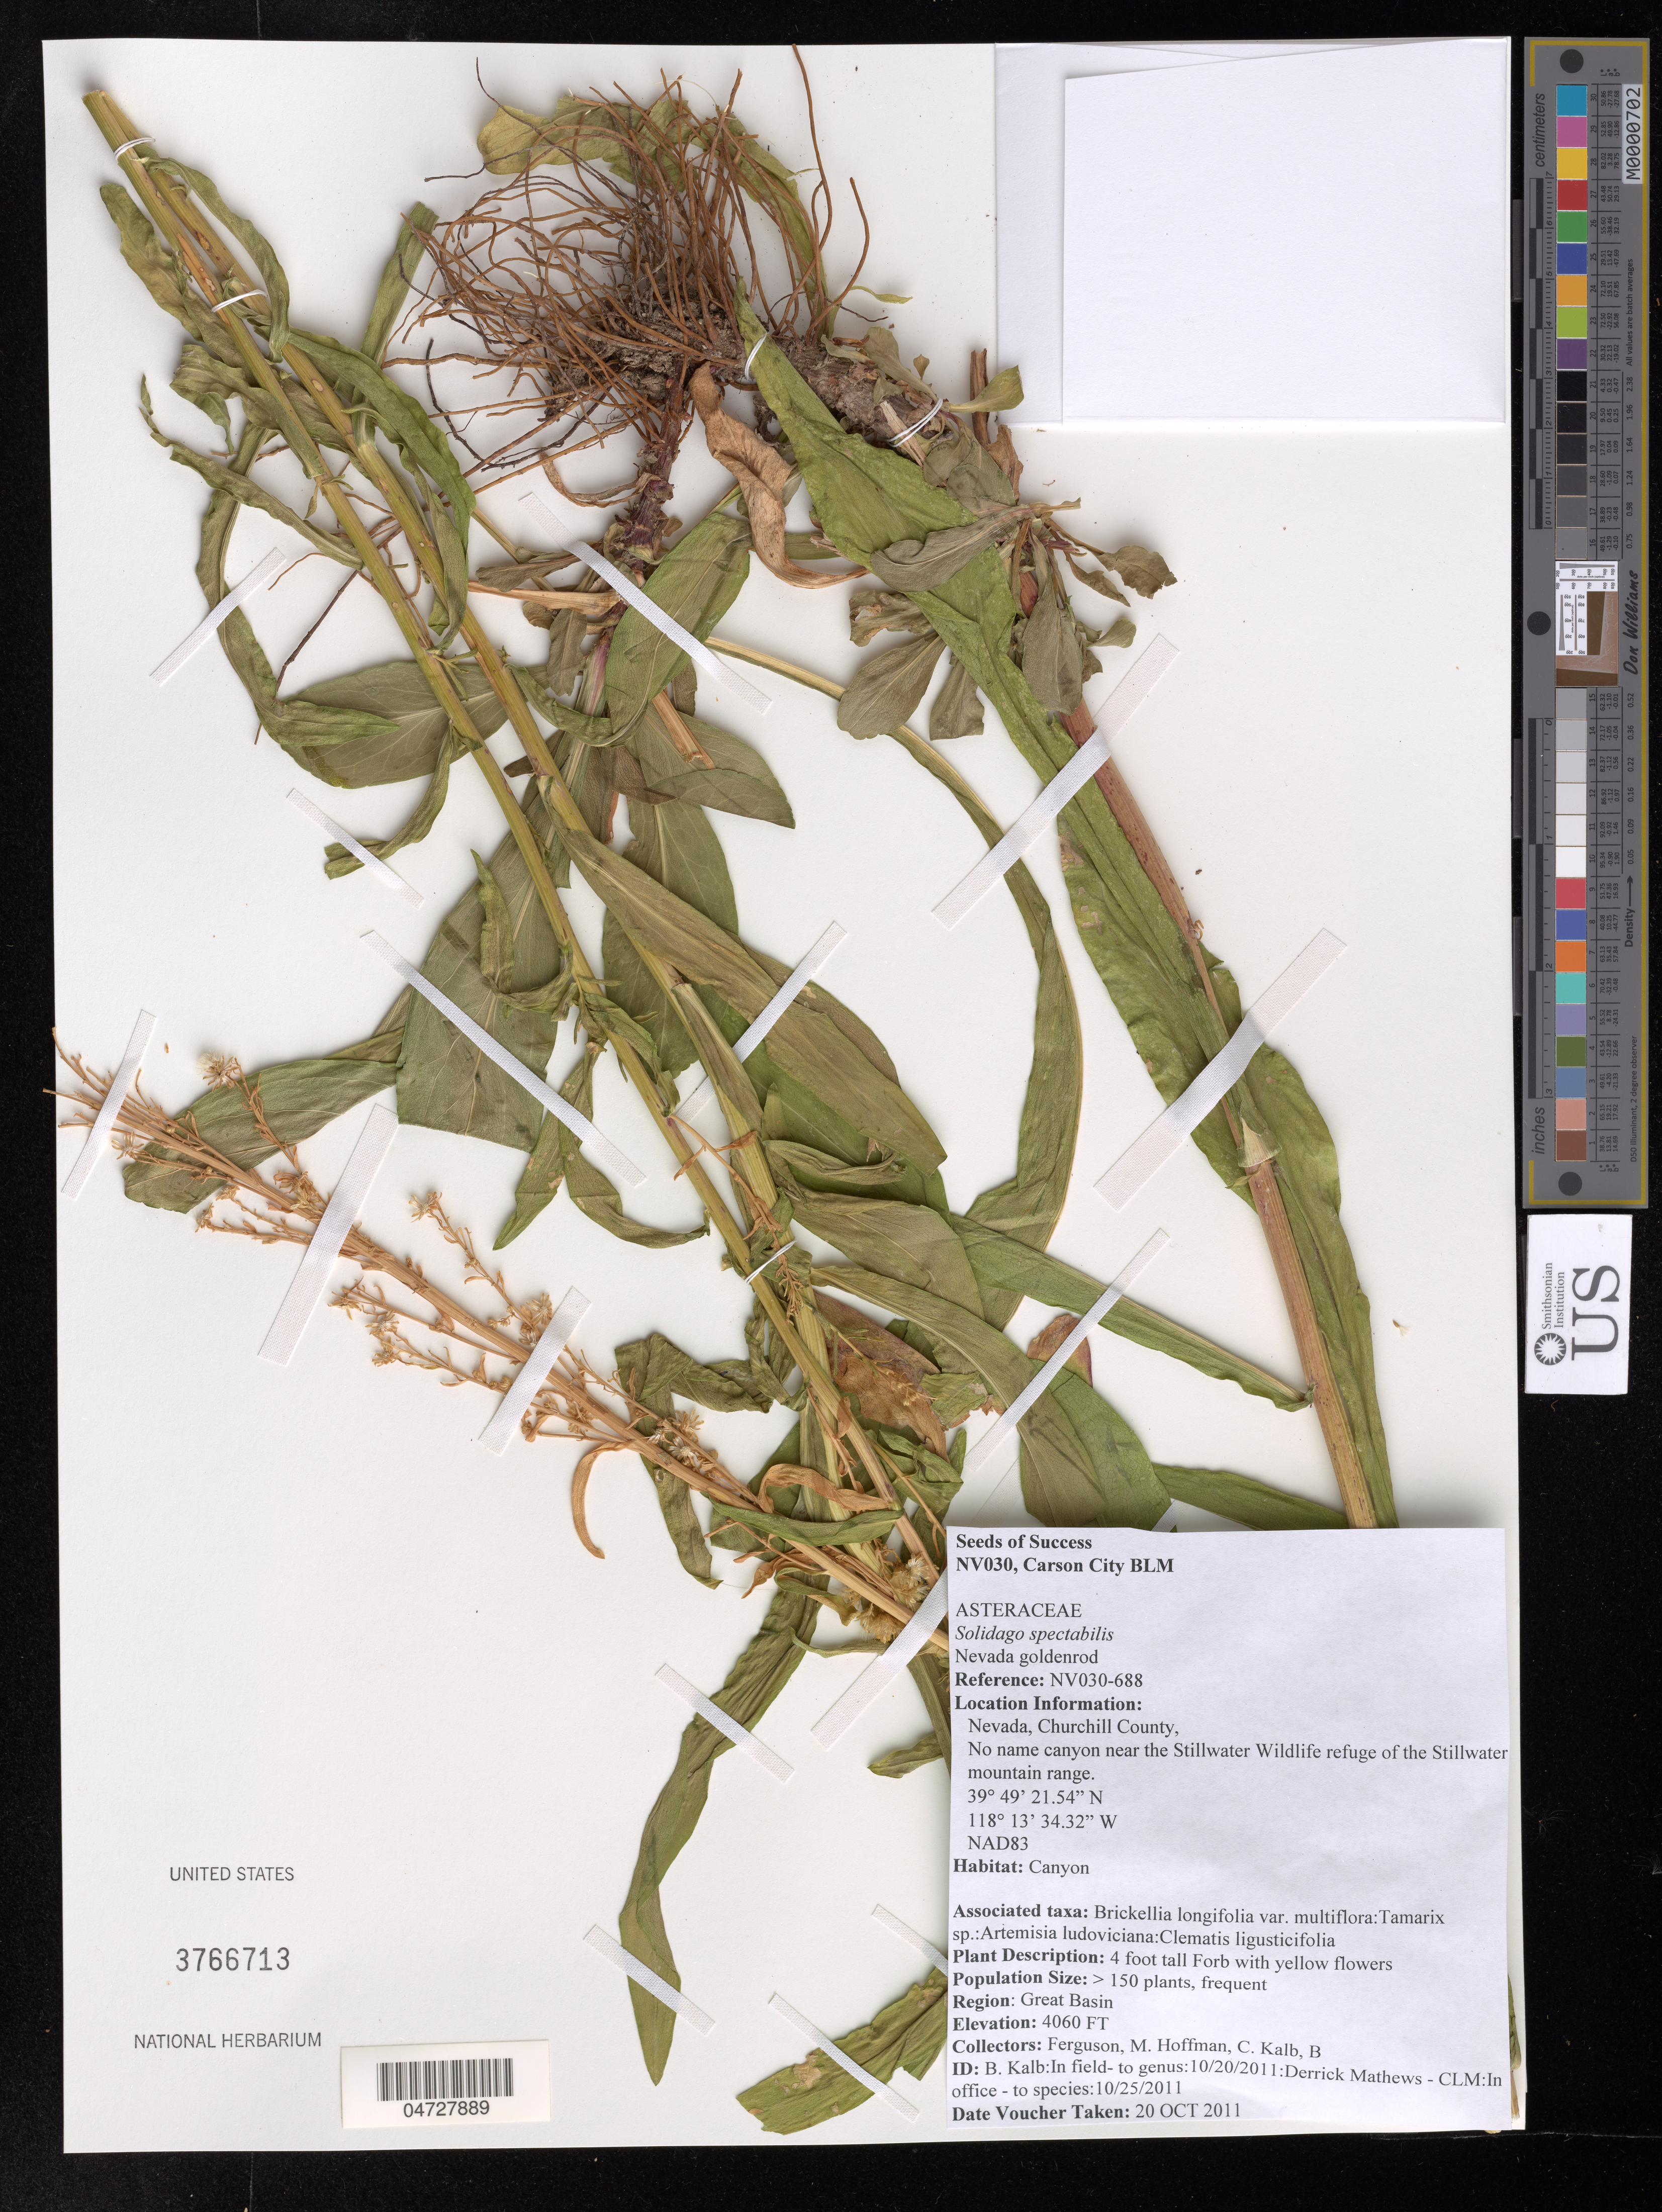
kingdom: Plantae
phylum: Tracheophyta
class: Magnoliopsida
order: Asterales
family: Asteraceae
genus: Solidago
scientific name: Solidago spectabilis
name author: (D.C. Eaton) A. Gray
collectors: M. Ferguson, C. Hoffman & B. Kalb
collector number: NV030-688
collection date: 2011-10-20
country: United States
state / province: Nevada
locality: Churchill County, No name canyon near the Stillwater Wildlife refuge of the Stillwater mountain range.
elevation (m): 1237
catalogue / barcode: US 3766713